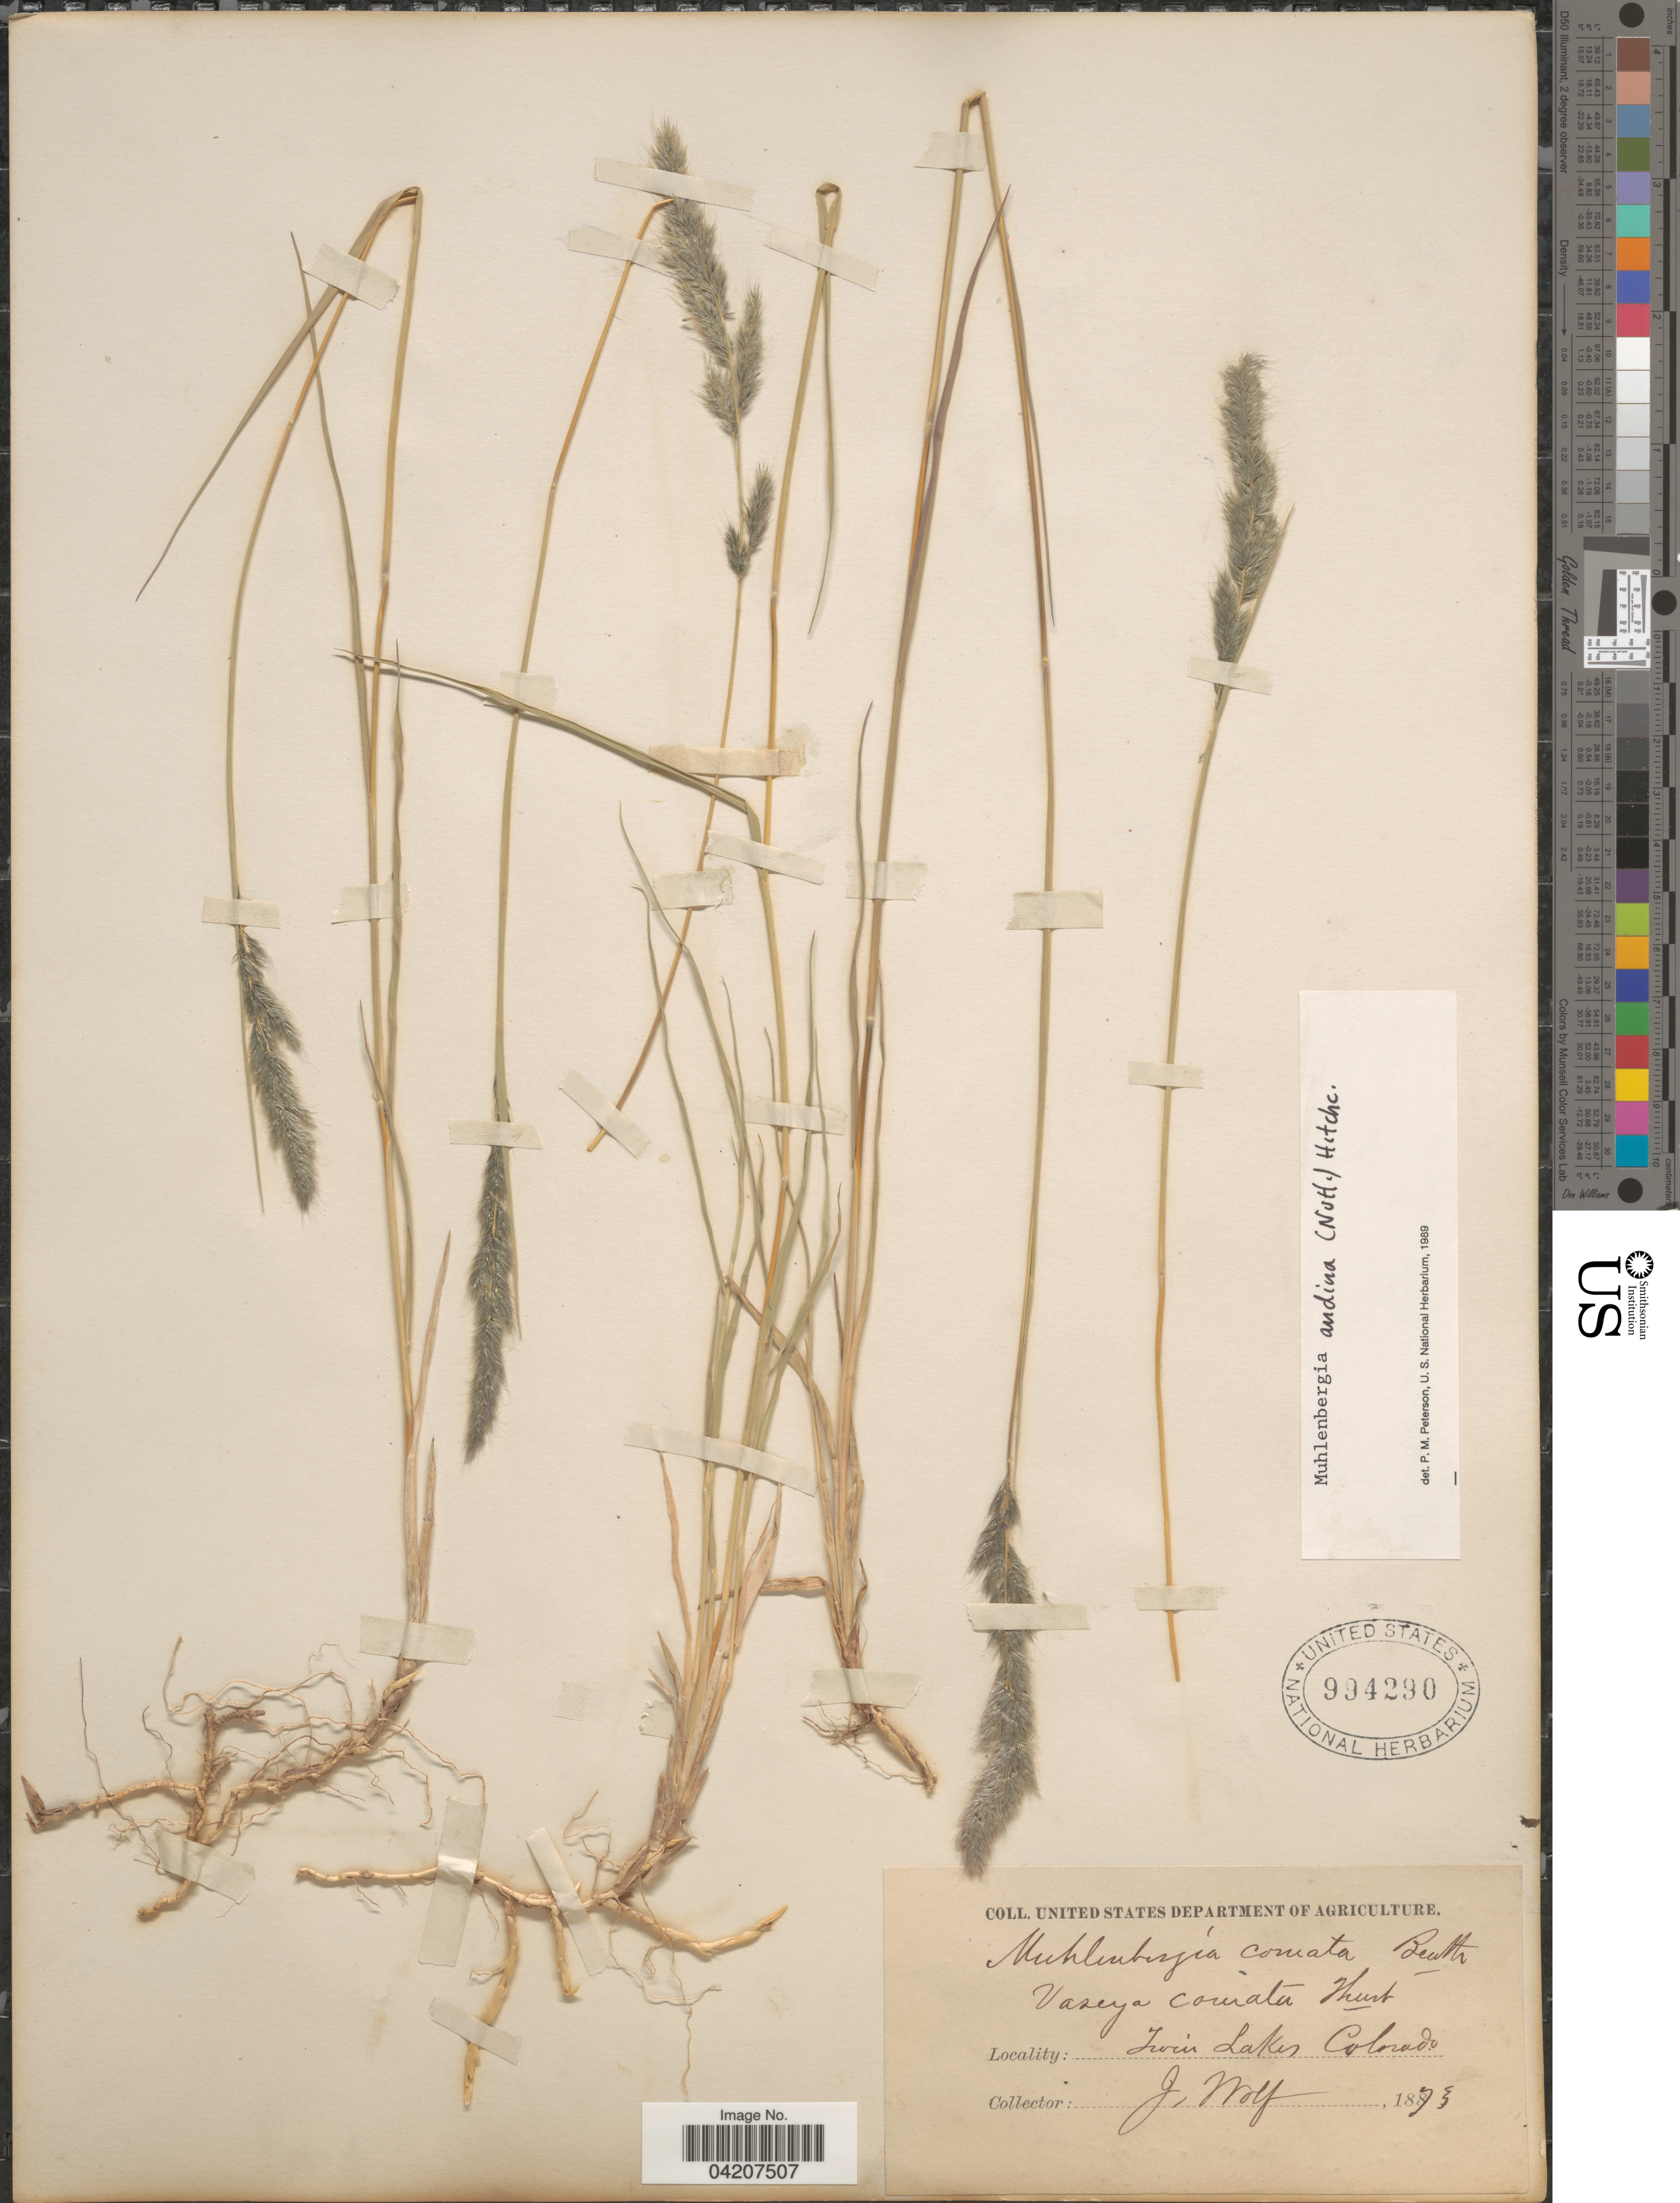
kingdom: Plantae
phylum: Tracheophyta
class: Liliopsida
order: Poales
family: Poaceae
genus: Muhlenbergia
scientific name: Muhlenbergia andina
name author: (Nutt.) Hitchc.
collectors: J. Wolf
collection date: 1873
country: United States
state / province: Colorado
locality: Twin Lakes.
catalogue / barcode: US 994290